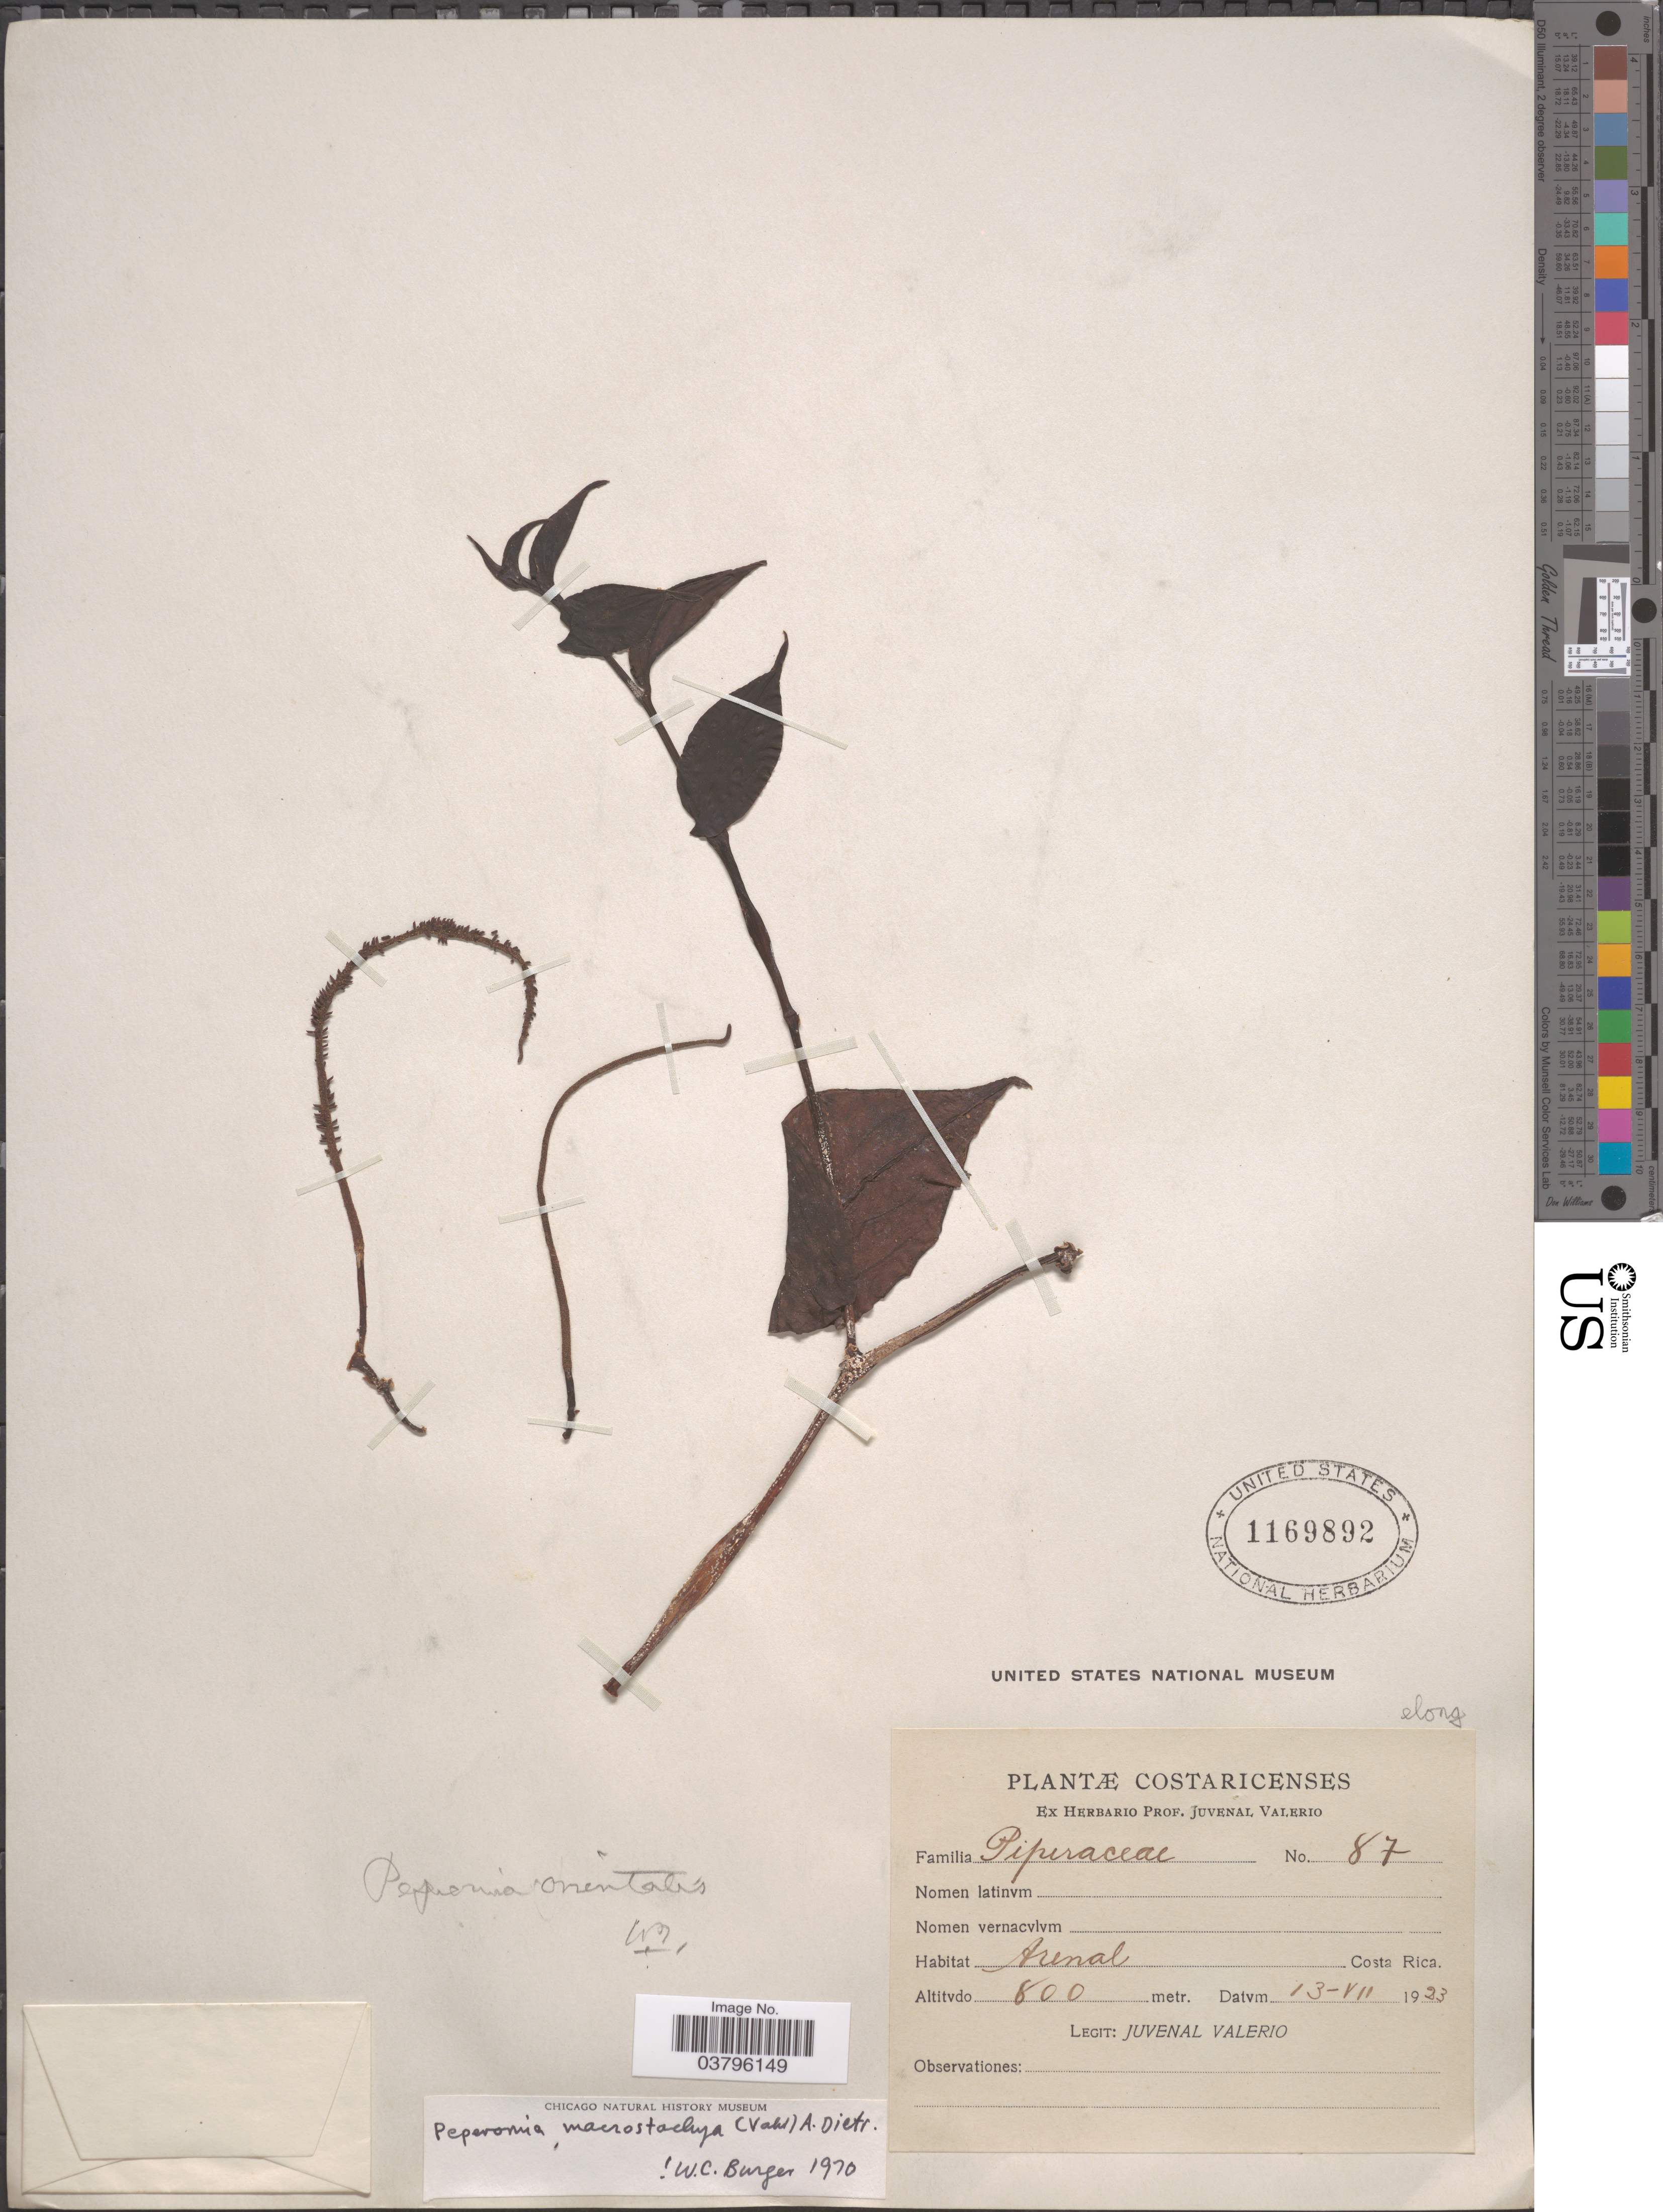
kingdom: Plantae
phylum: Tracheophyta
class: Magnoliopsida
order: Piperales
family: Piperaceae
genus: Peperomia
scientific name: Peperomia portobellensis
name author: Beurl.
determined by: Jiménez, José Estaban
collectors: J. Valerio R.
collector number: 87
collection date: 1923-07-13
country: Costa Rica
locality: Arenal.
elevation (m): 800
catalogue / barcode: US 1169892